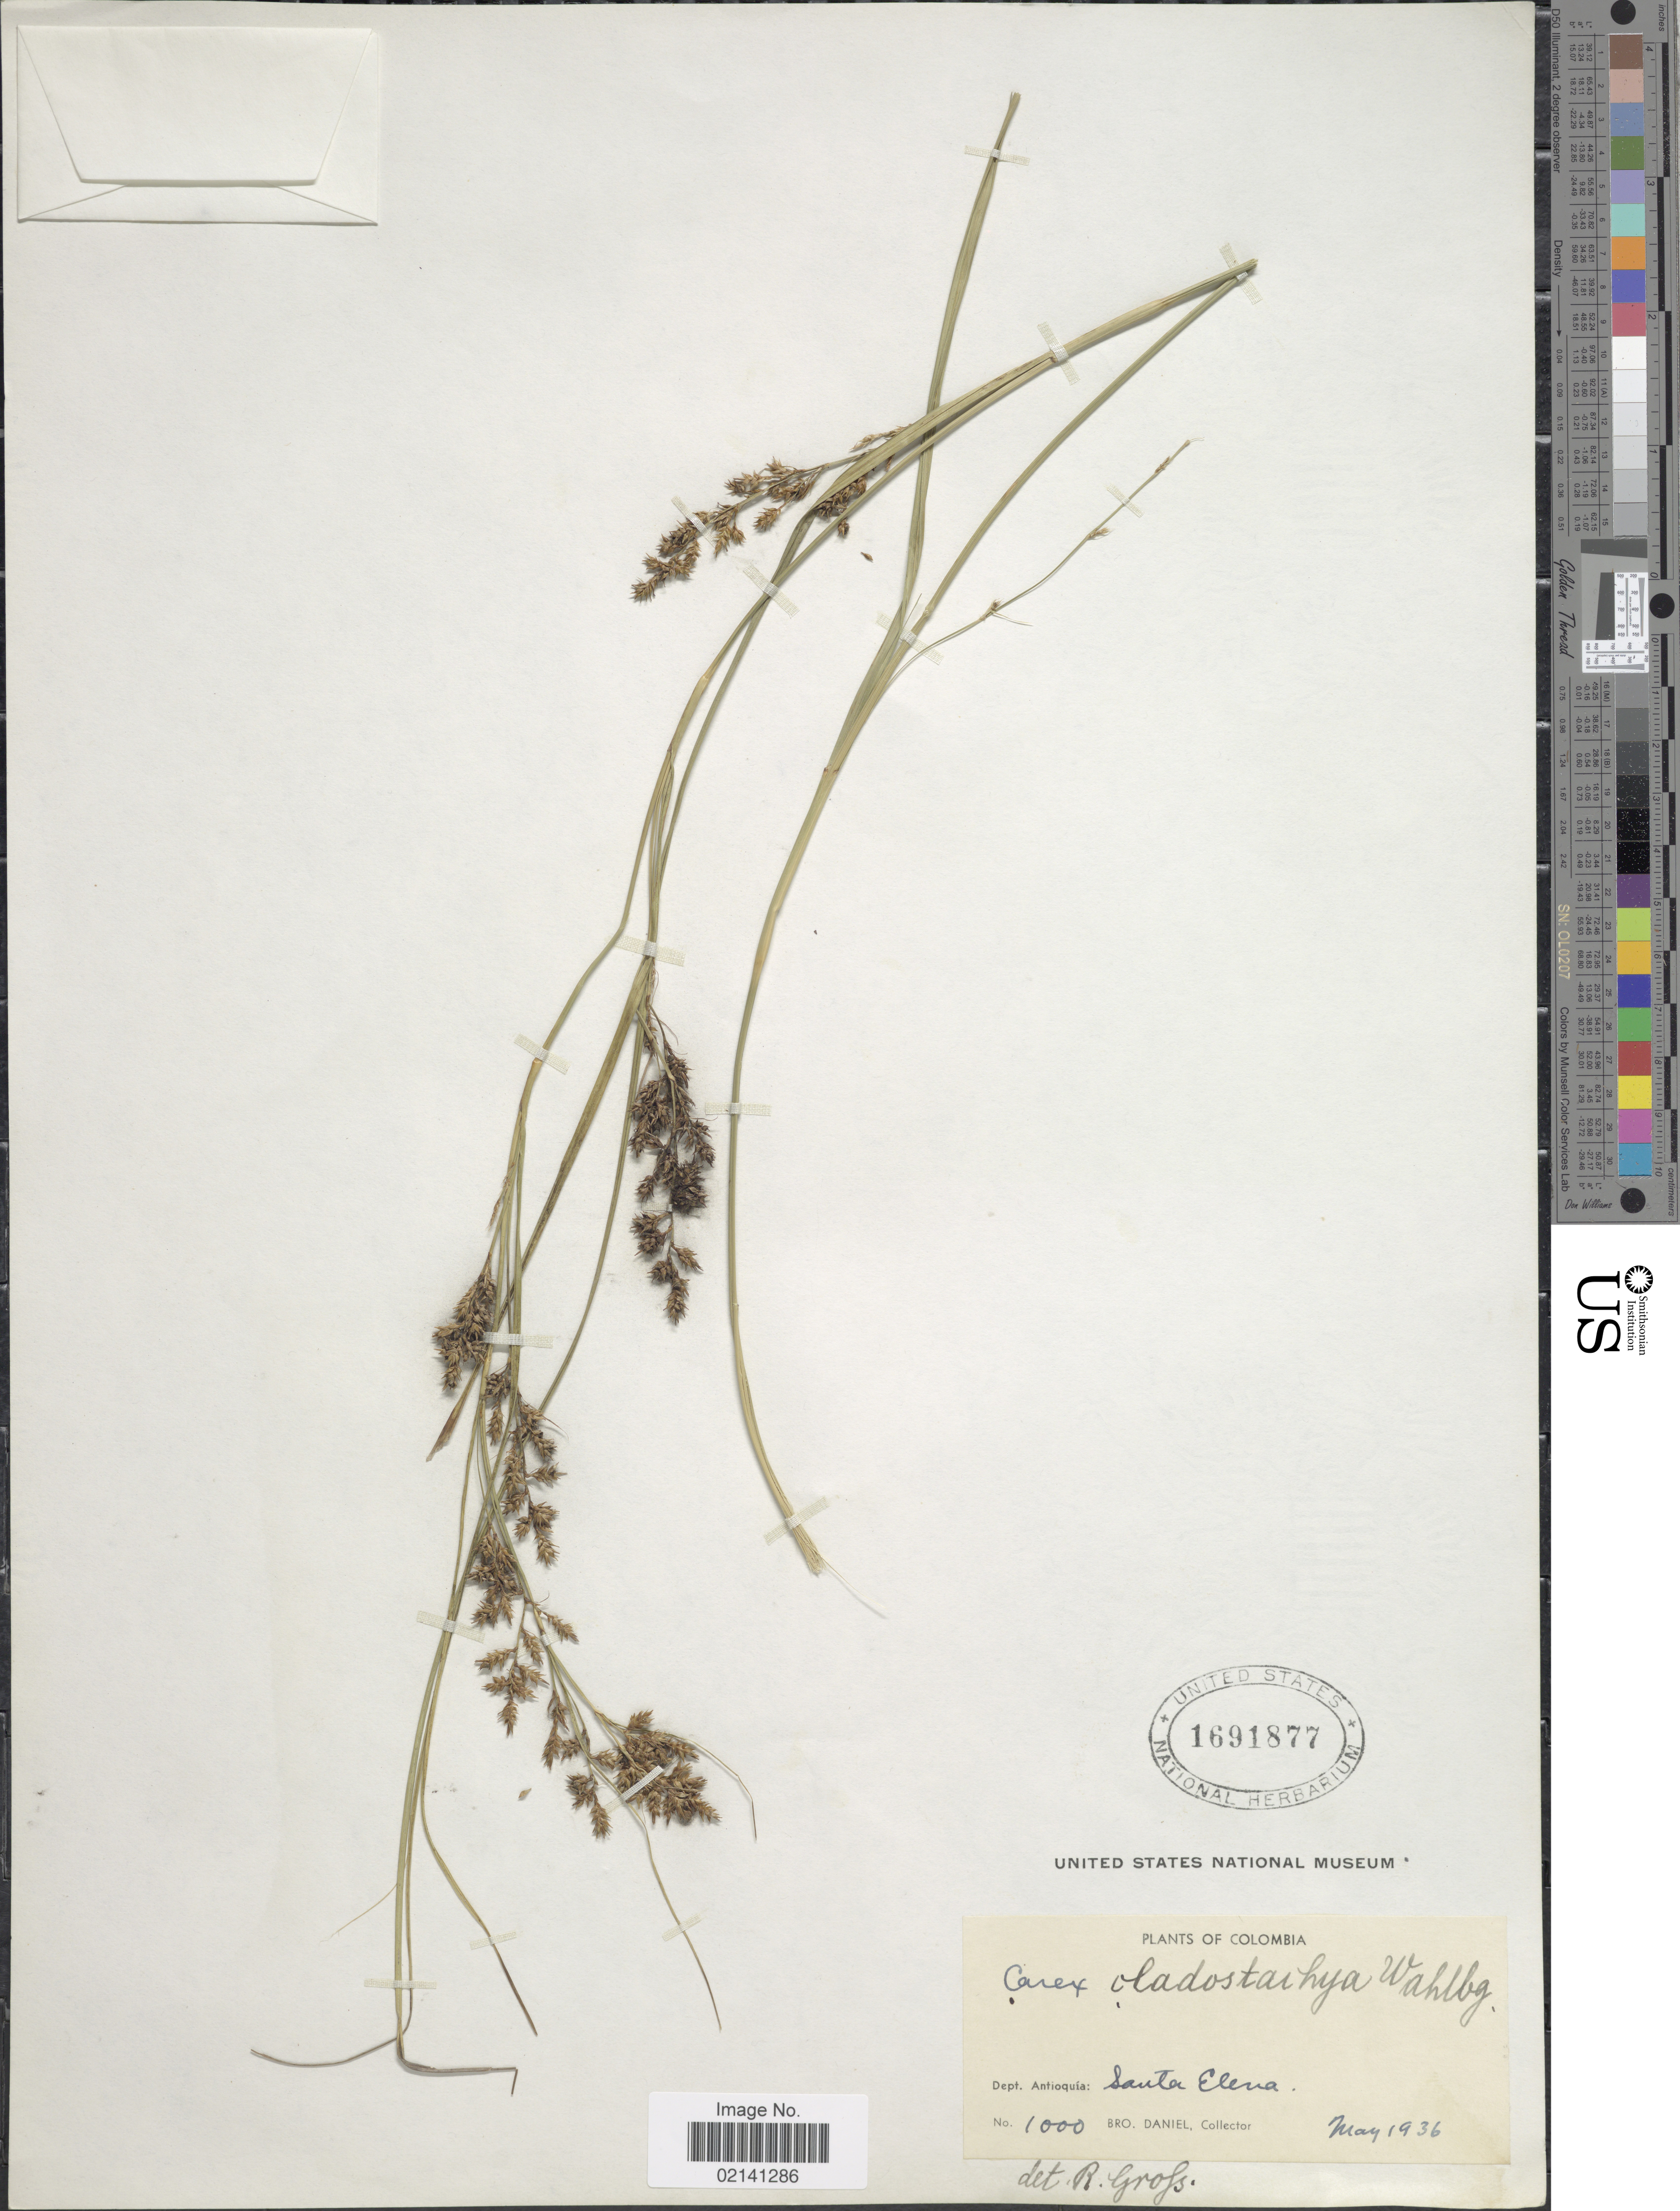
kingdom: Plantae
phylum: Tracheophyta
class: Liliopsida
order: Poales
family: Cyperaceae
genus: Carex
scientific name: Carex polystachya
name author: Sw. ex Wahlenb.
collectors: Bro. Daniel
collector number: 1000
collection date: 1936-05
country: Colombia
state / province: Antioquia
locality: Santa Elena.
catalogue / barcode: US 1691877